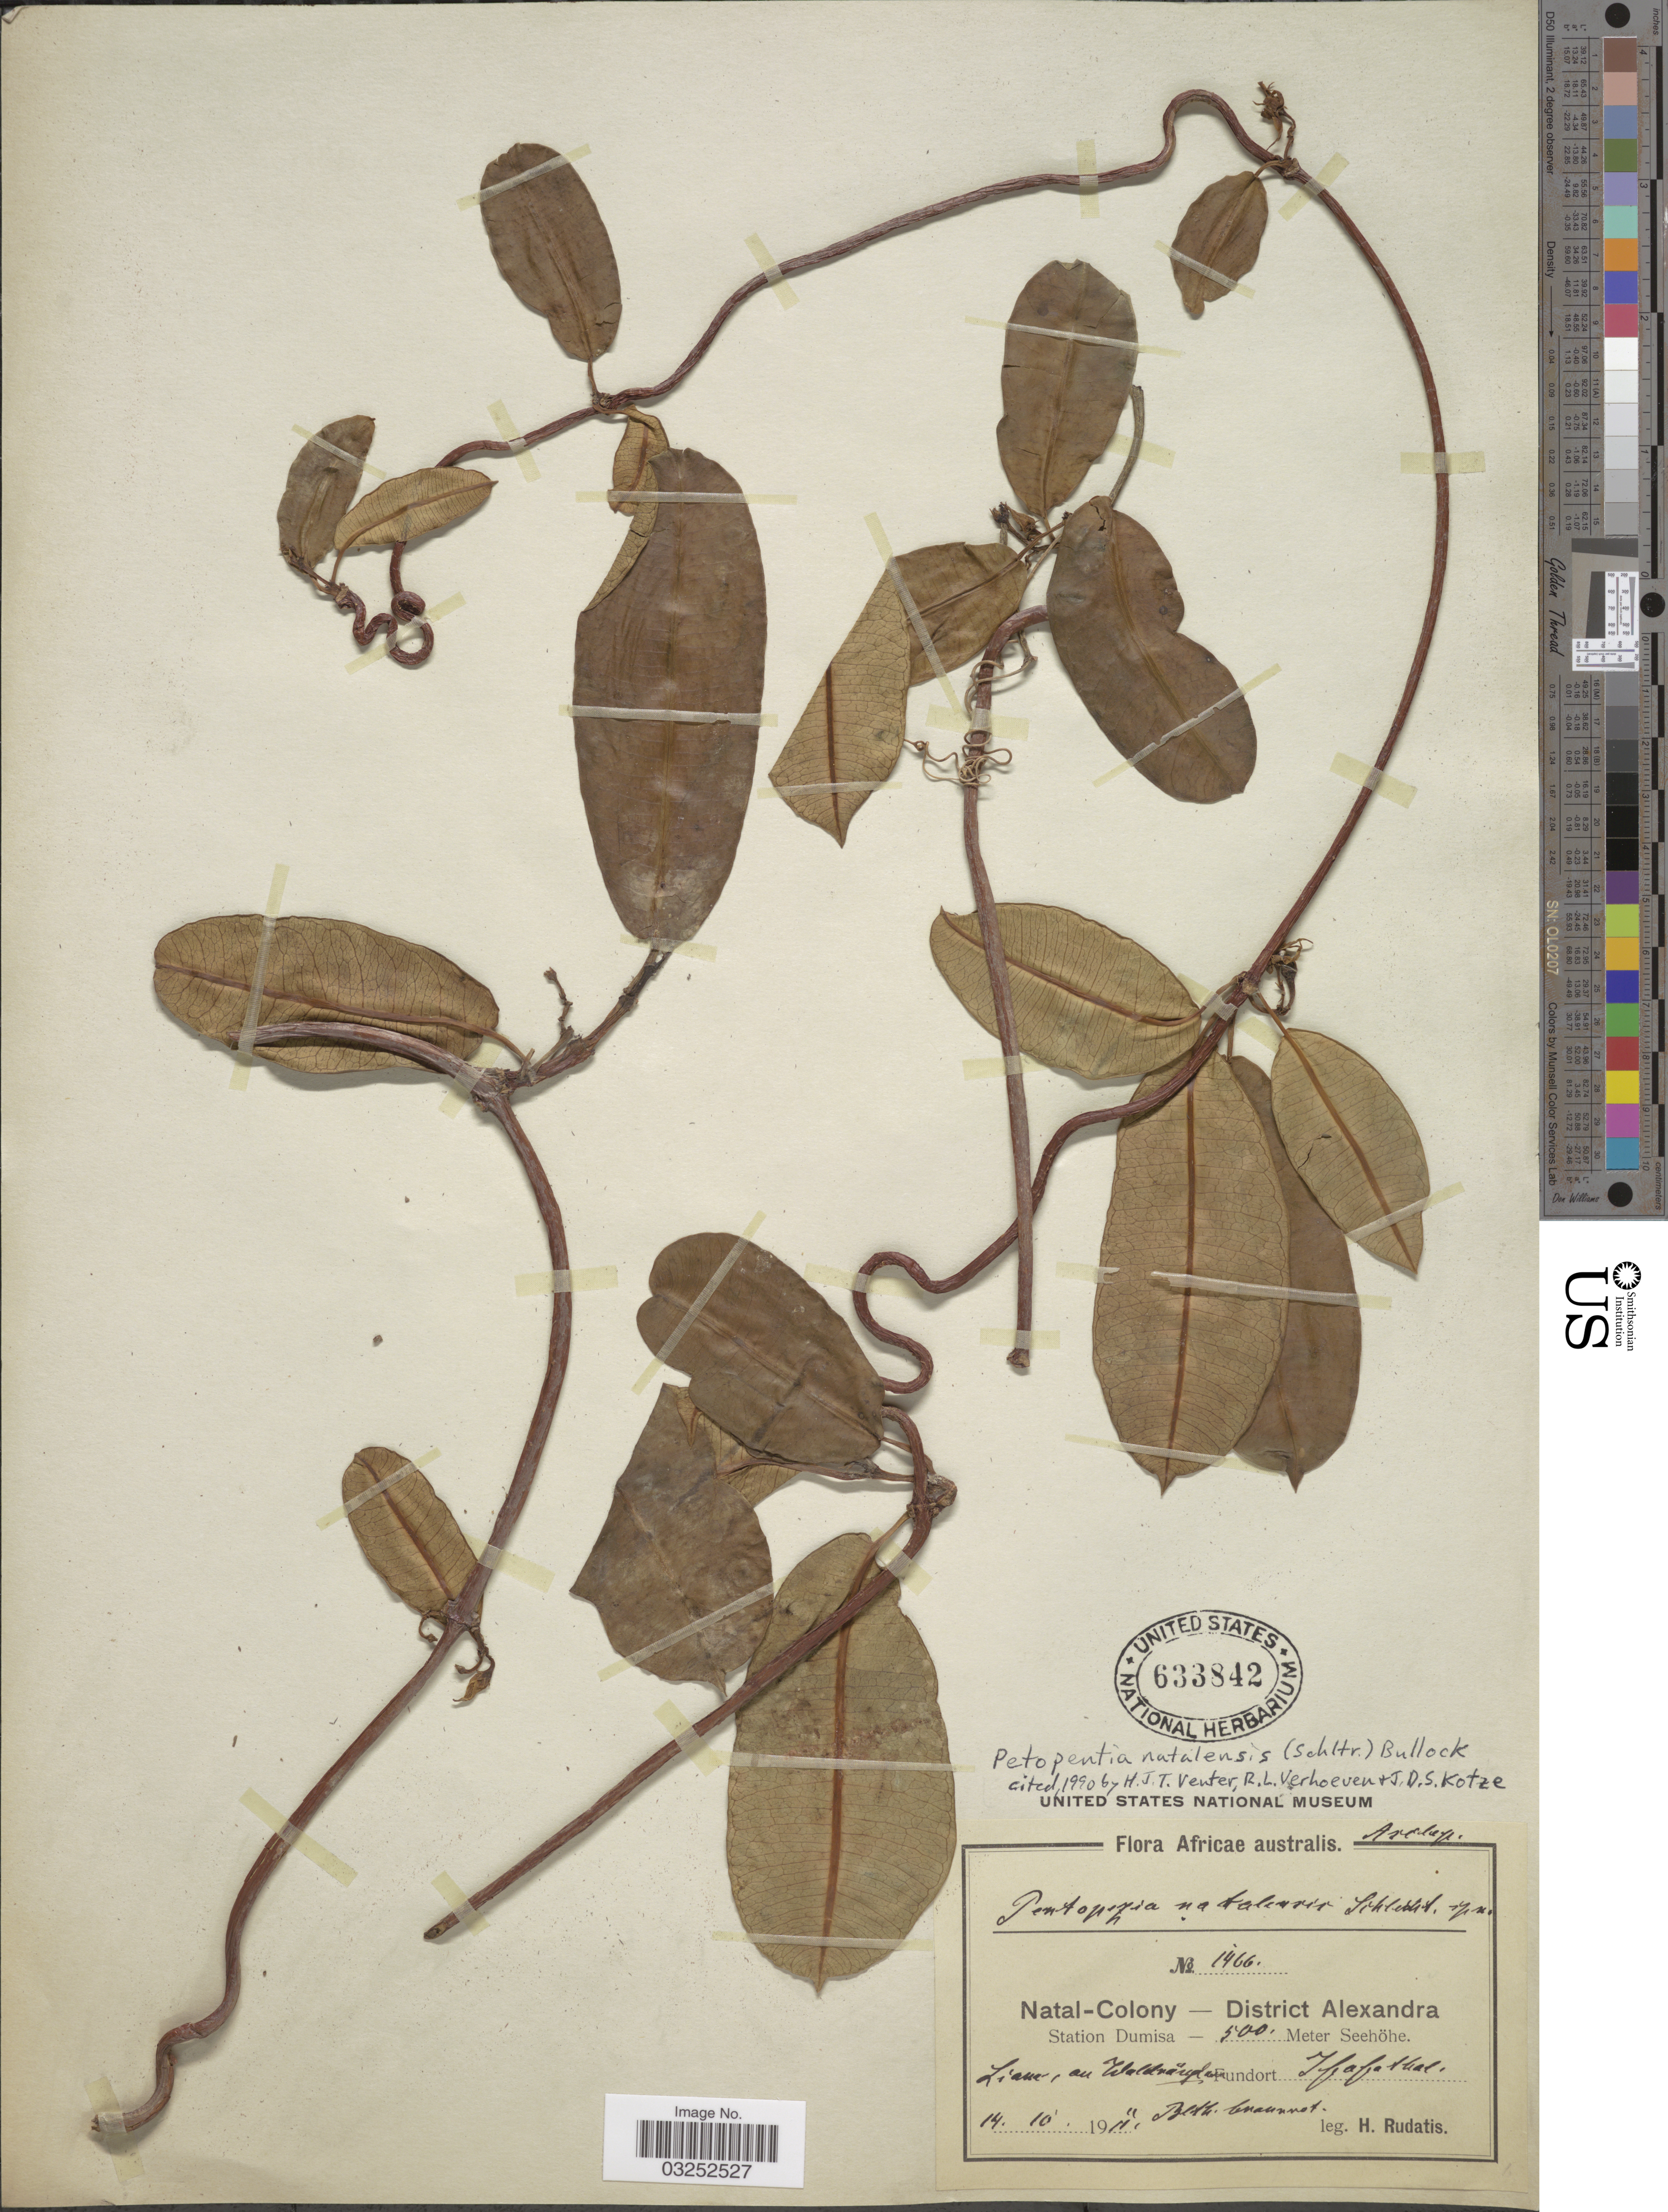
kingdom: Plantae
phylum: Tracheophyta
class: Magnoliopsida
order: Gentianales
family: Apocynaceae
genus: Petopentia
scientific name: Petopentia natalensis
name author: (Schltr.) Bullock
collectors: H. Rudatis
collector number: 1466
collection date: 1911-10-14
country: South Africa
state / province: KwaZulu-Natal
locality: Africae australis. Natal-Colony - District Alexandra. Station Dumisa. Ifafathal [interpreted].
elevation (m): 500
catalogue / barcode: US 633842